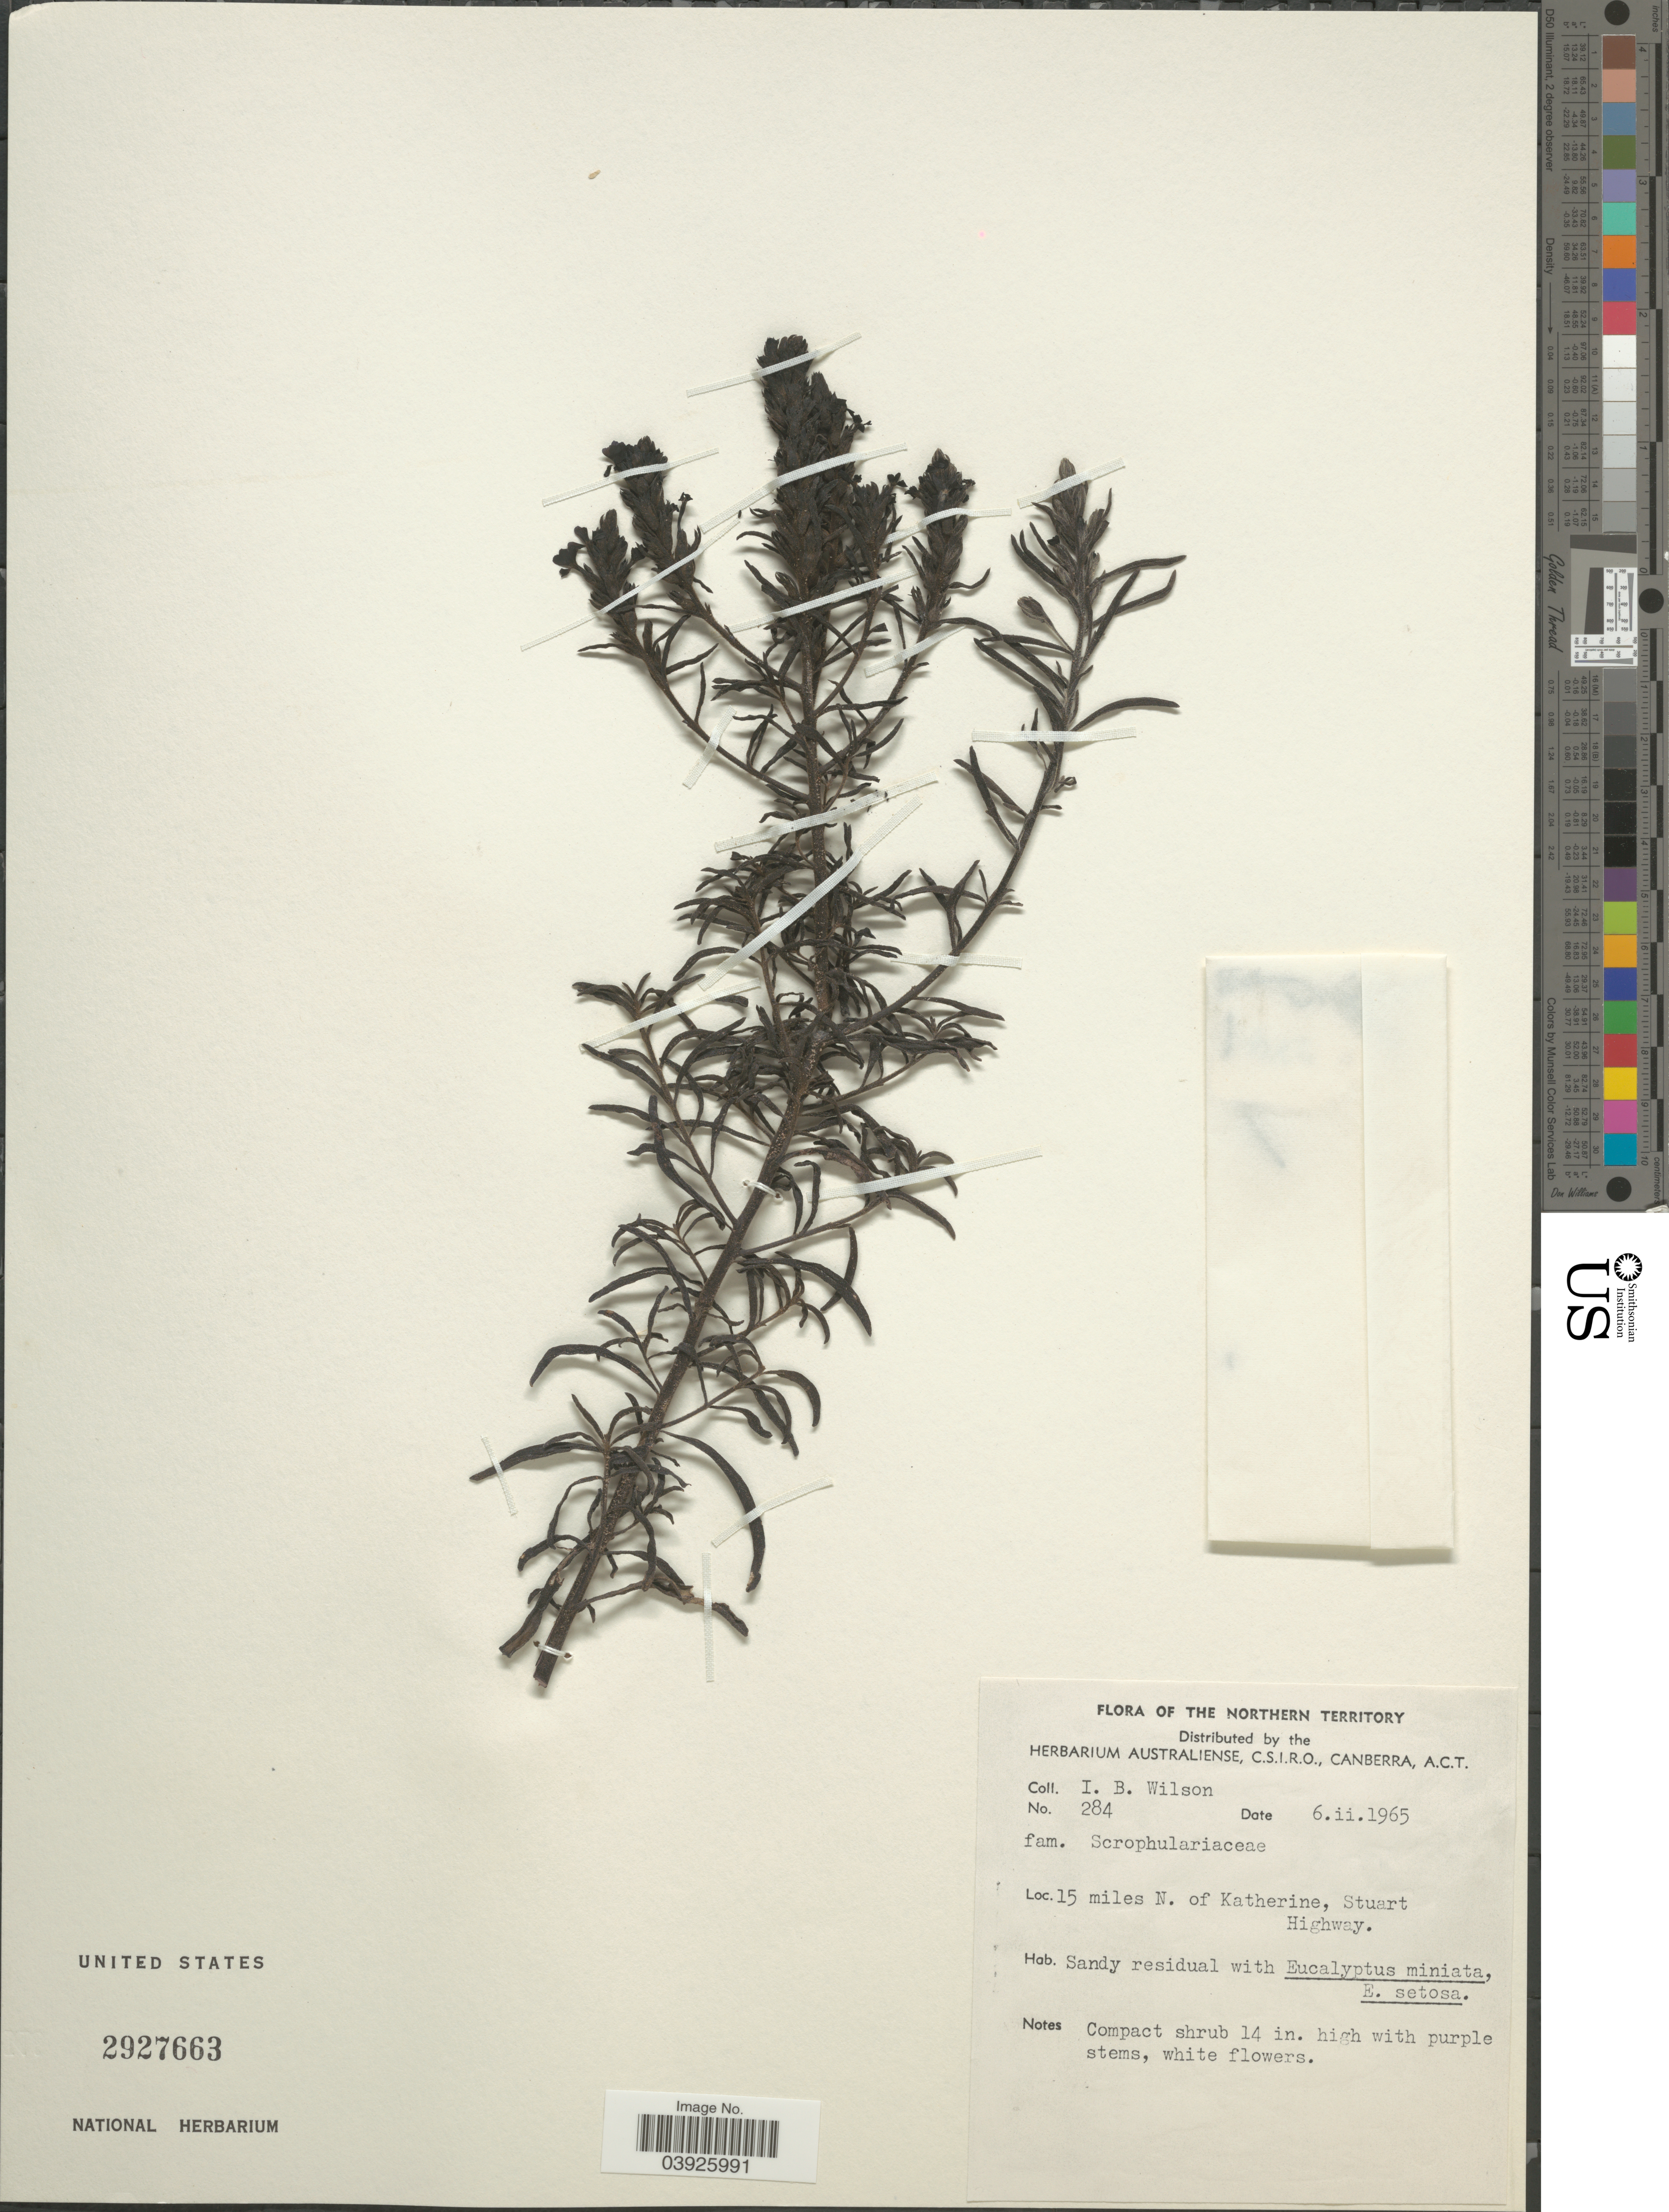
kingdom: Plantae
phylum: Tracheophyta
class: Magnoliopsida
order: Lamiales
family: Scrophulariaceae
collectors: I. B. Wilson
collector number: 284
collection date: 1965-02-06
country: Australia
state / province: Northern Territory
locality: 15 miles N. of Katherine, Stuart Highway.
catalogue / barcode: US 2927663